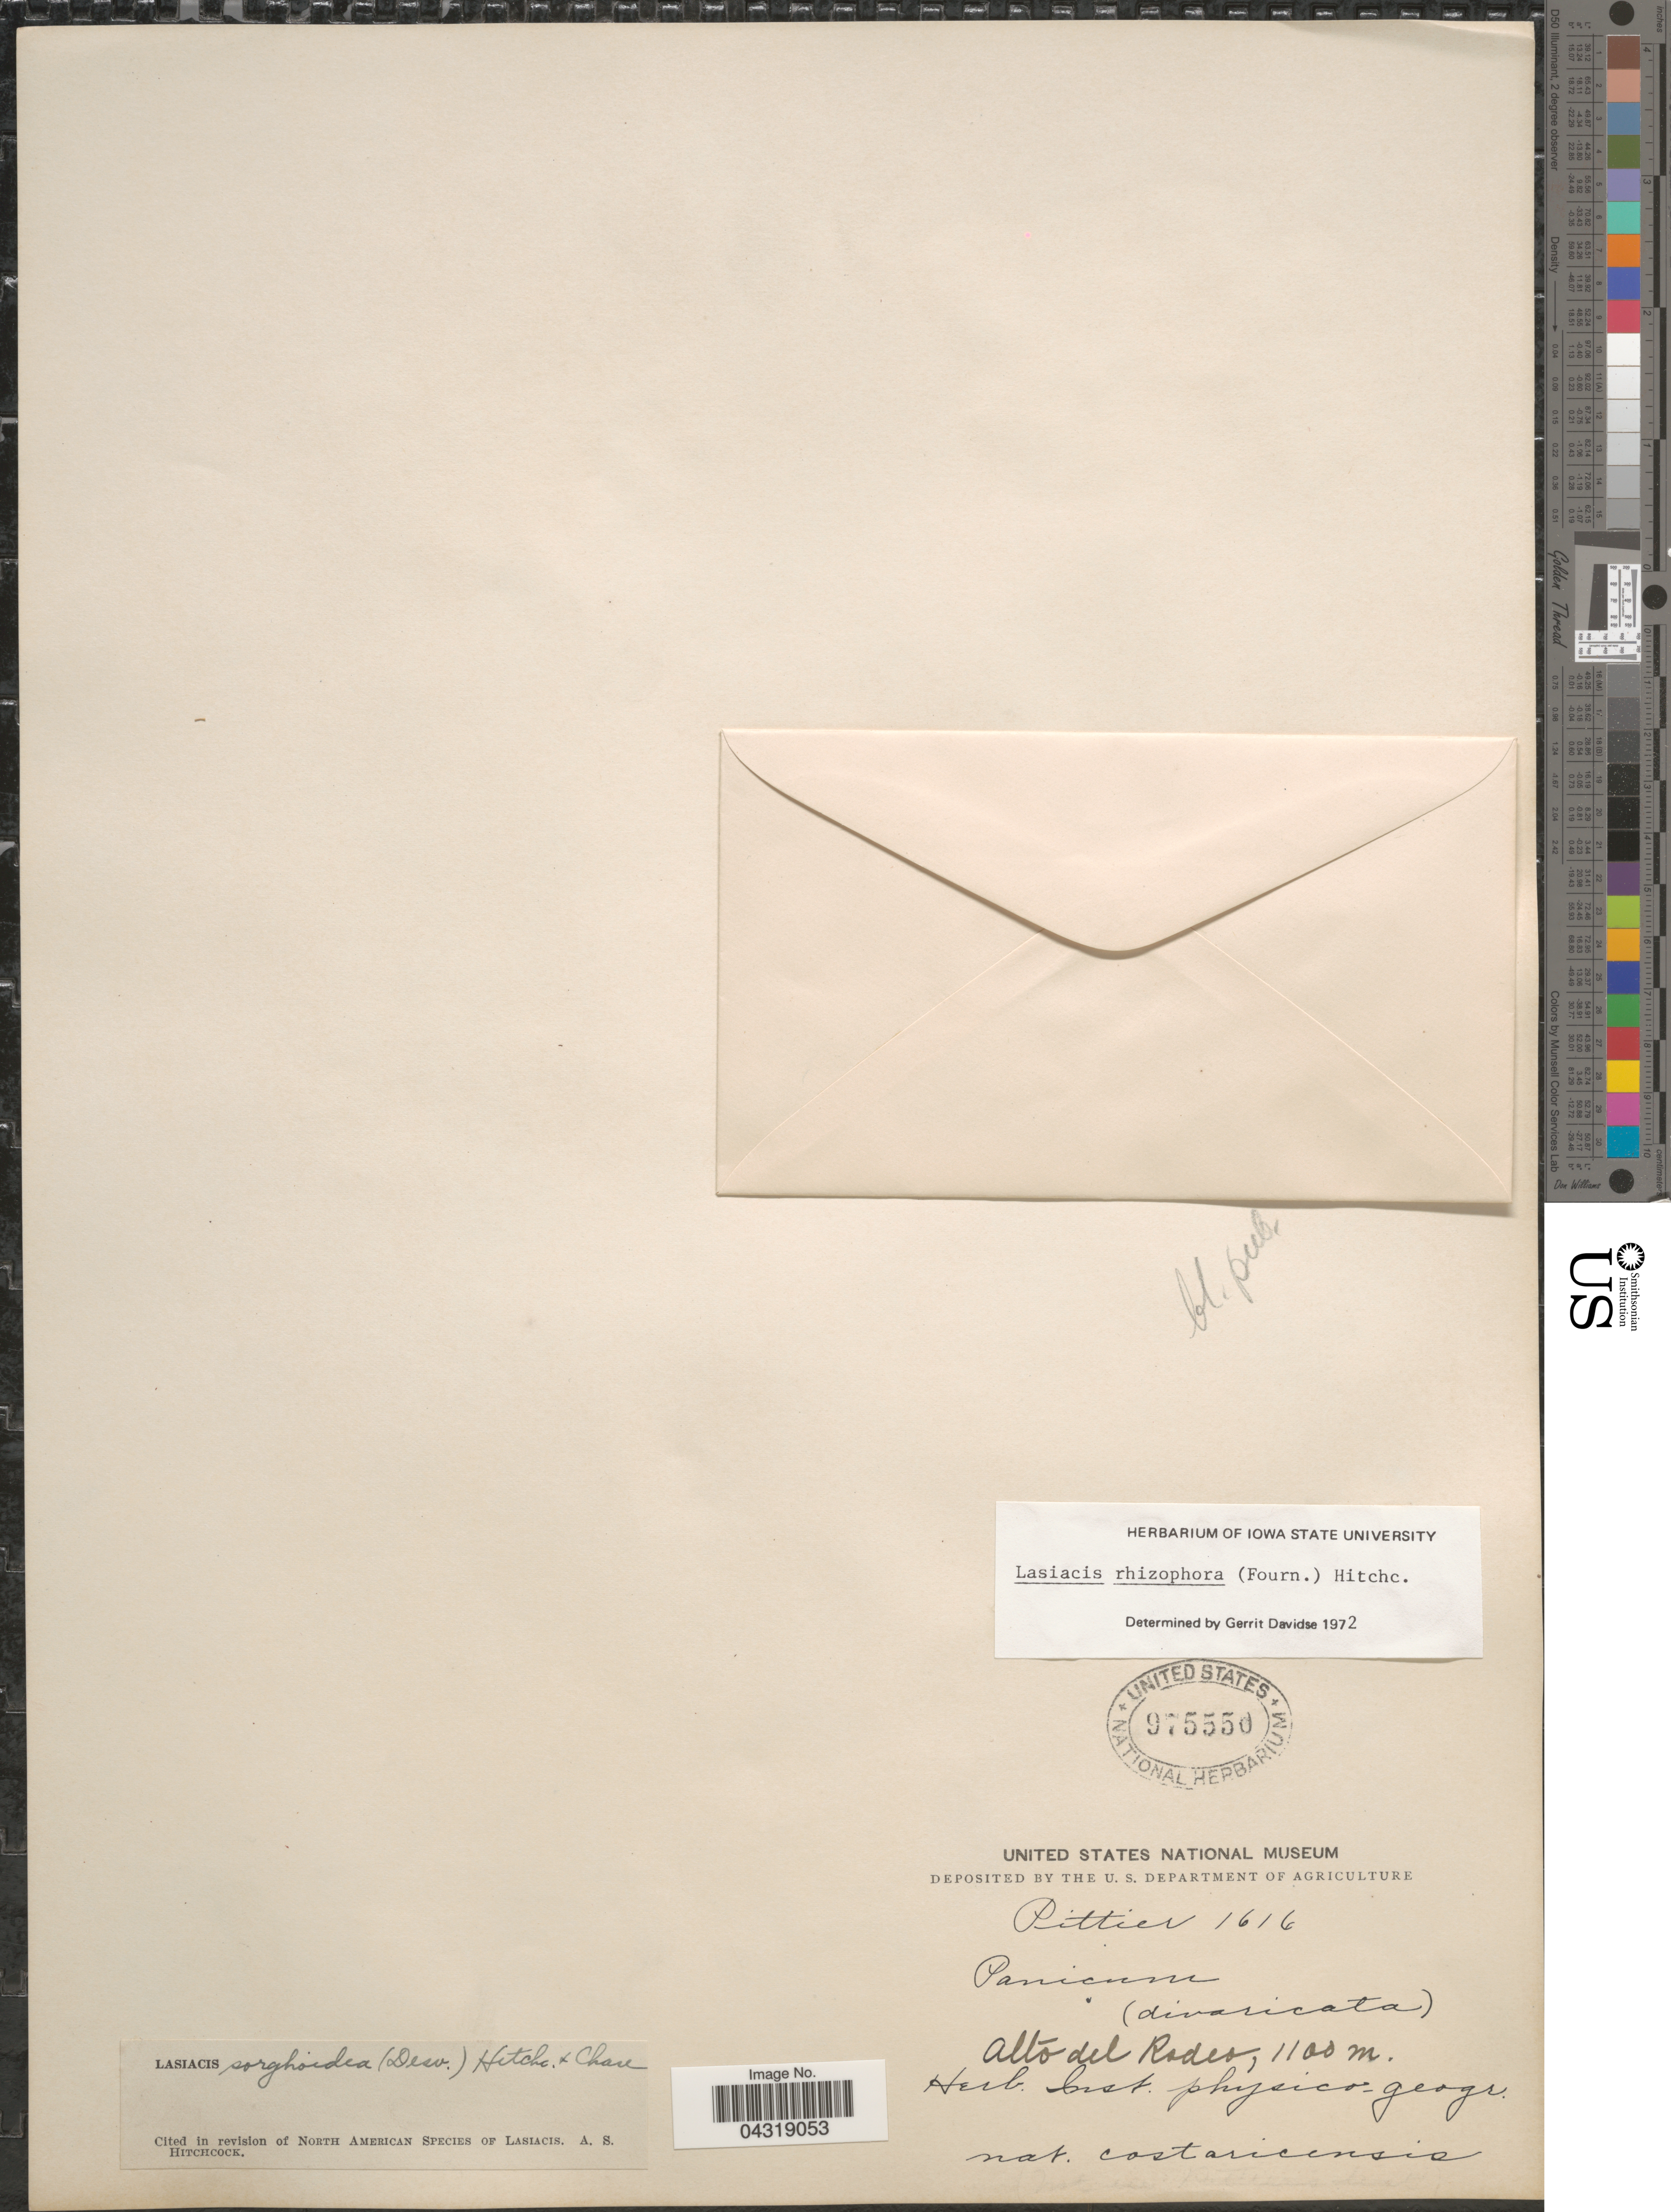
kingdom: Plantae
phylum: Tracheophyta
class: Liliopsida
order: Poales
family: Poaceae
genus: Lasiacis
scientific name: Lasiacis ruscifolia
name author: (Kunth) Hitchc.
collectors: Pittier, --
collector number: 1616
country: Costa Rica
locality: Alto del Rodeo.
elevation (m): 1100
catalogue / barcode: US 975550